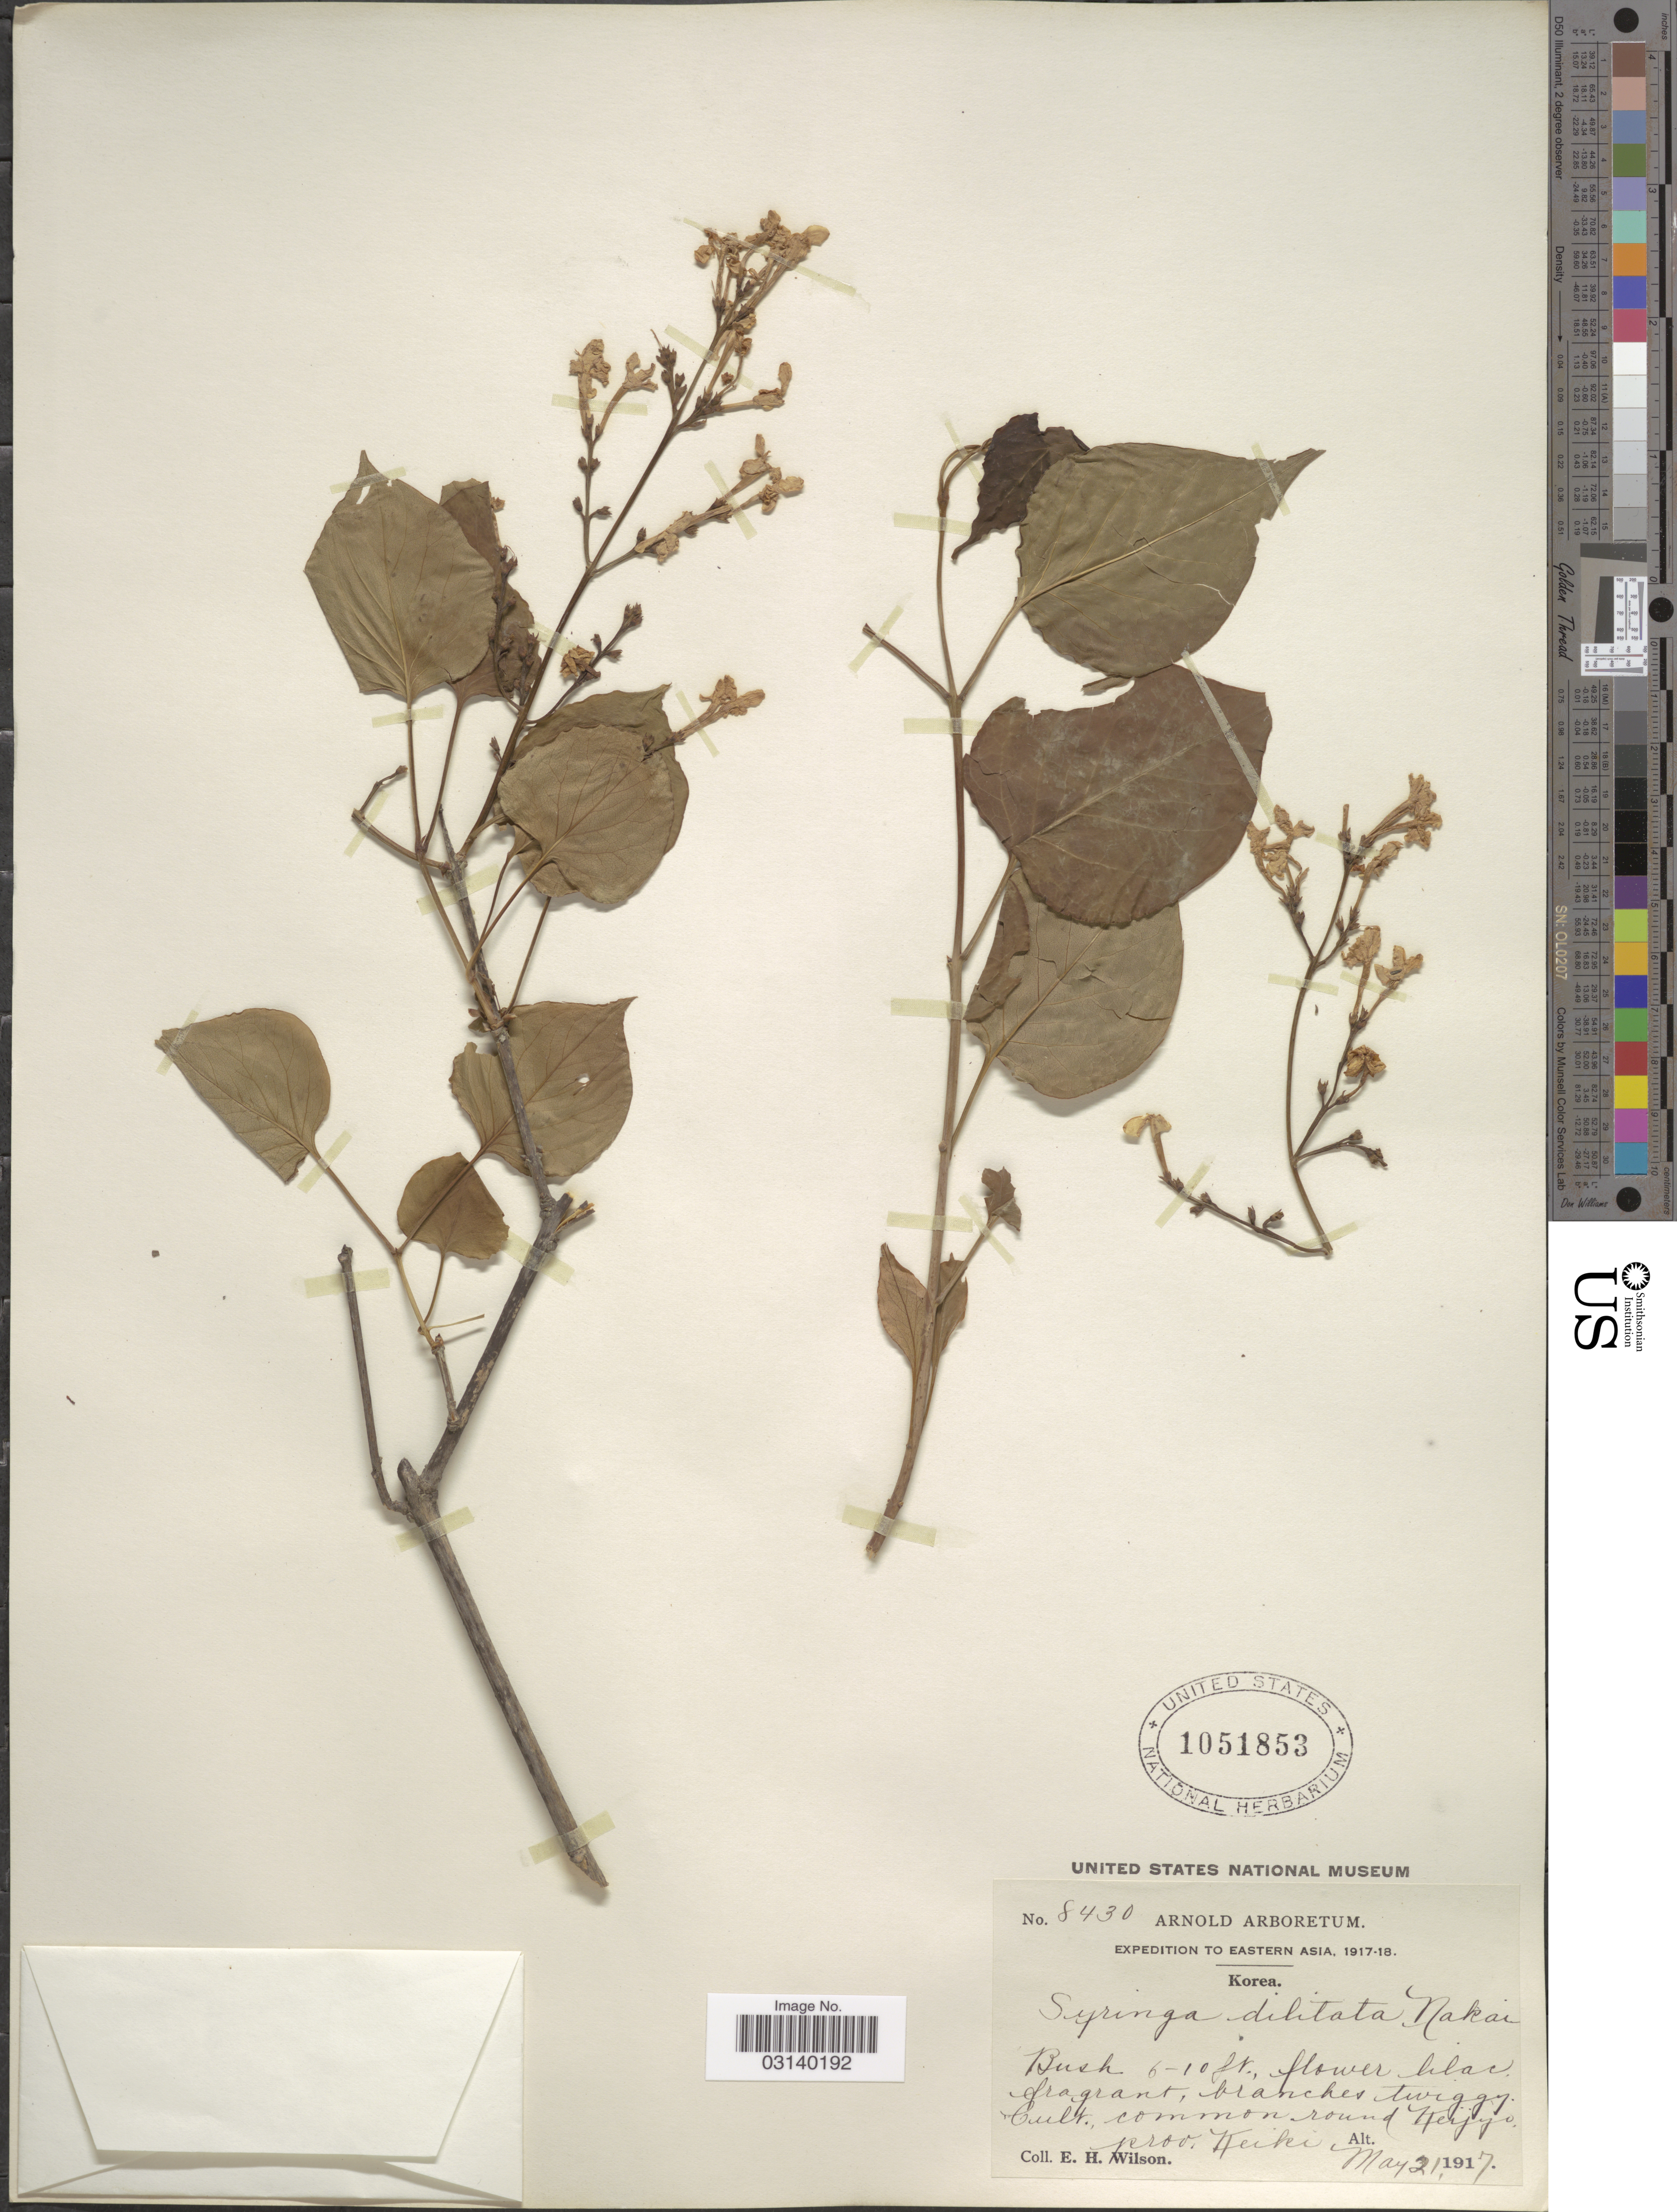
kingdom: Plantae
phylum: Tracheophyta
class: Magnoliopsida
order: Lamiales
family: Oleaceae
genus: Syringa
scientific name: Syringa dilatata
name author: Nakai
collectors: E. Wilson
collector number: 8430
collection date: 1917-05-21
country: South Korea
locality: Eastern Asia. Keijyo. Prov. Keiki.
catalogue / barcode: US 1051853